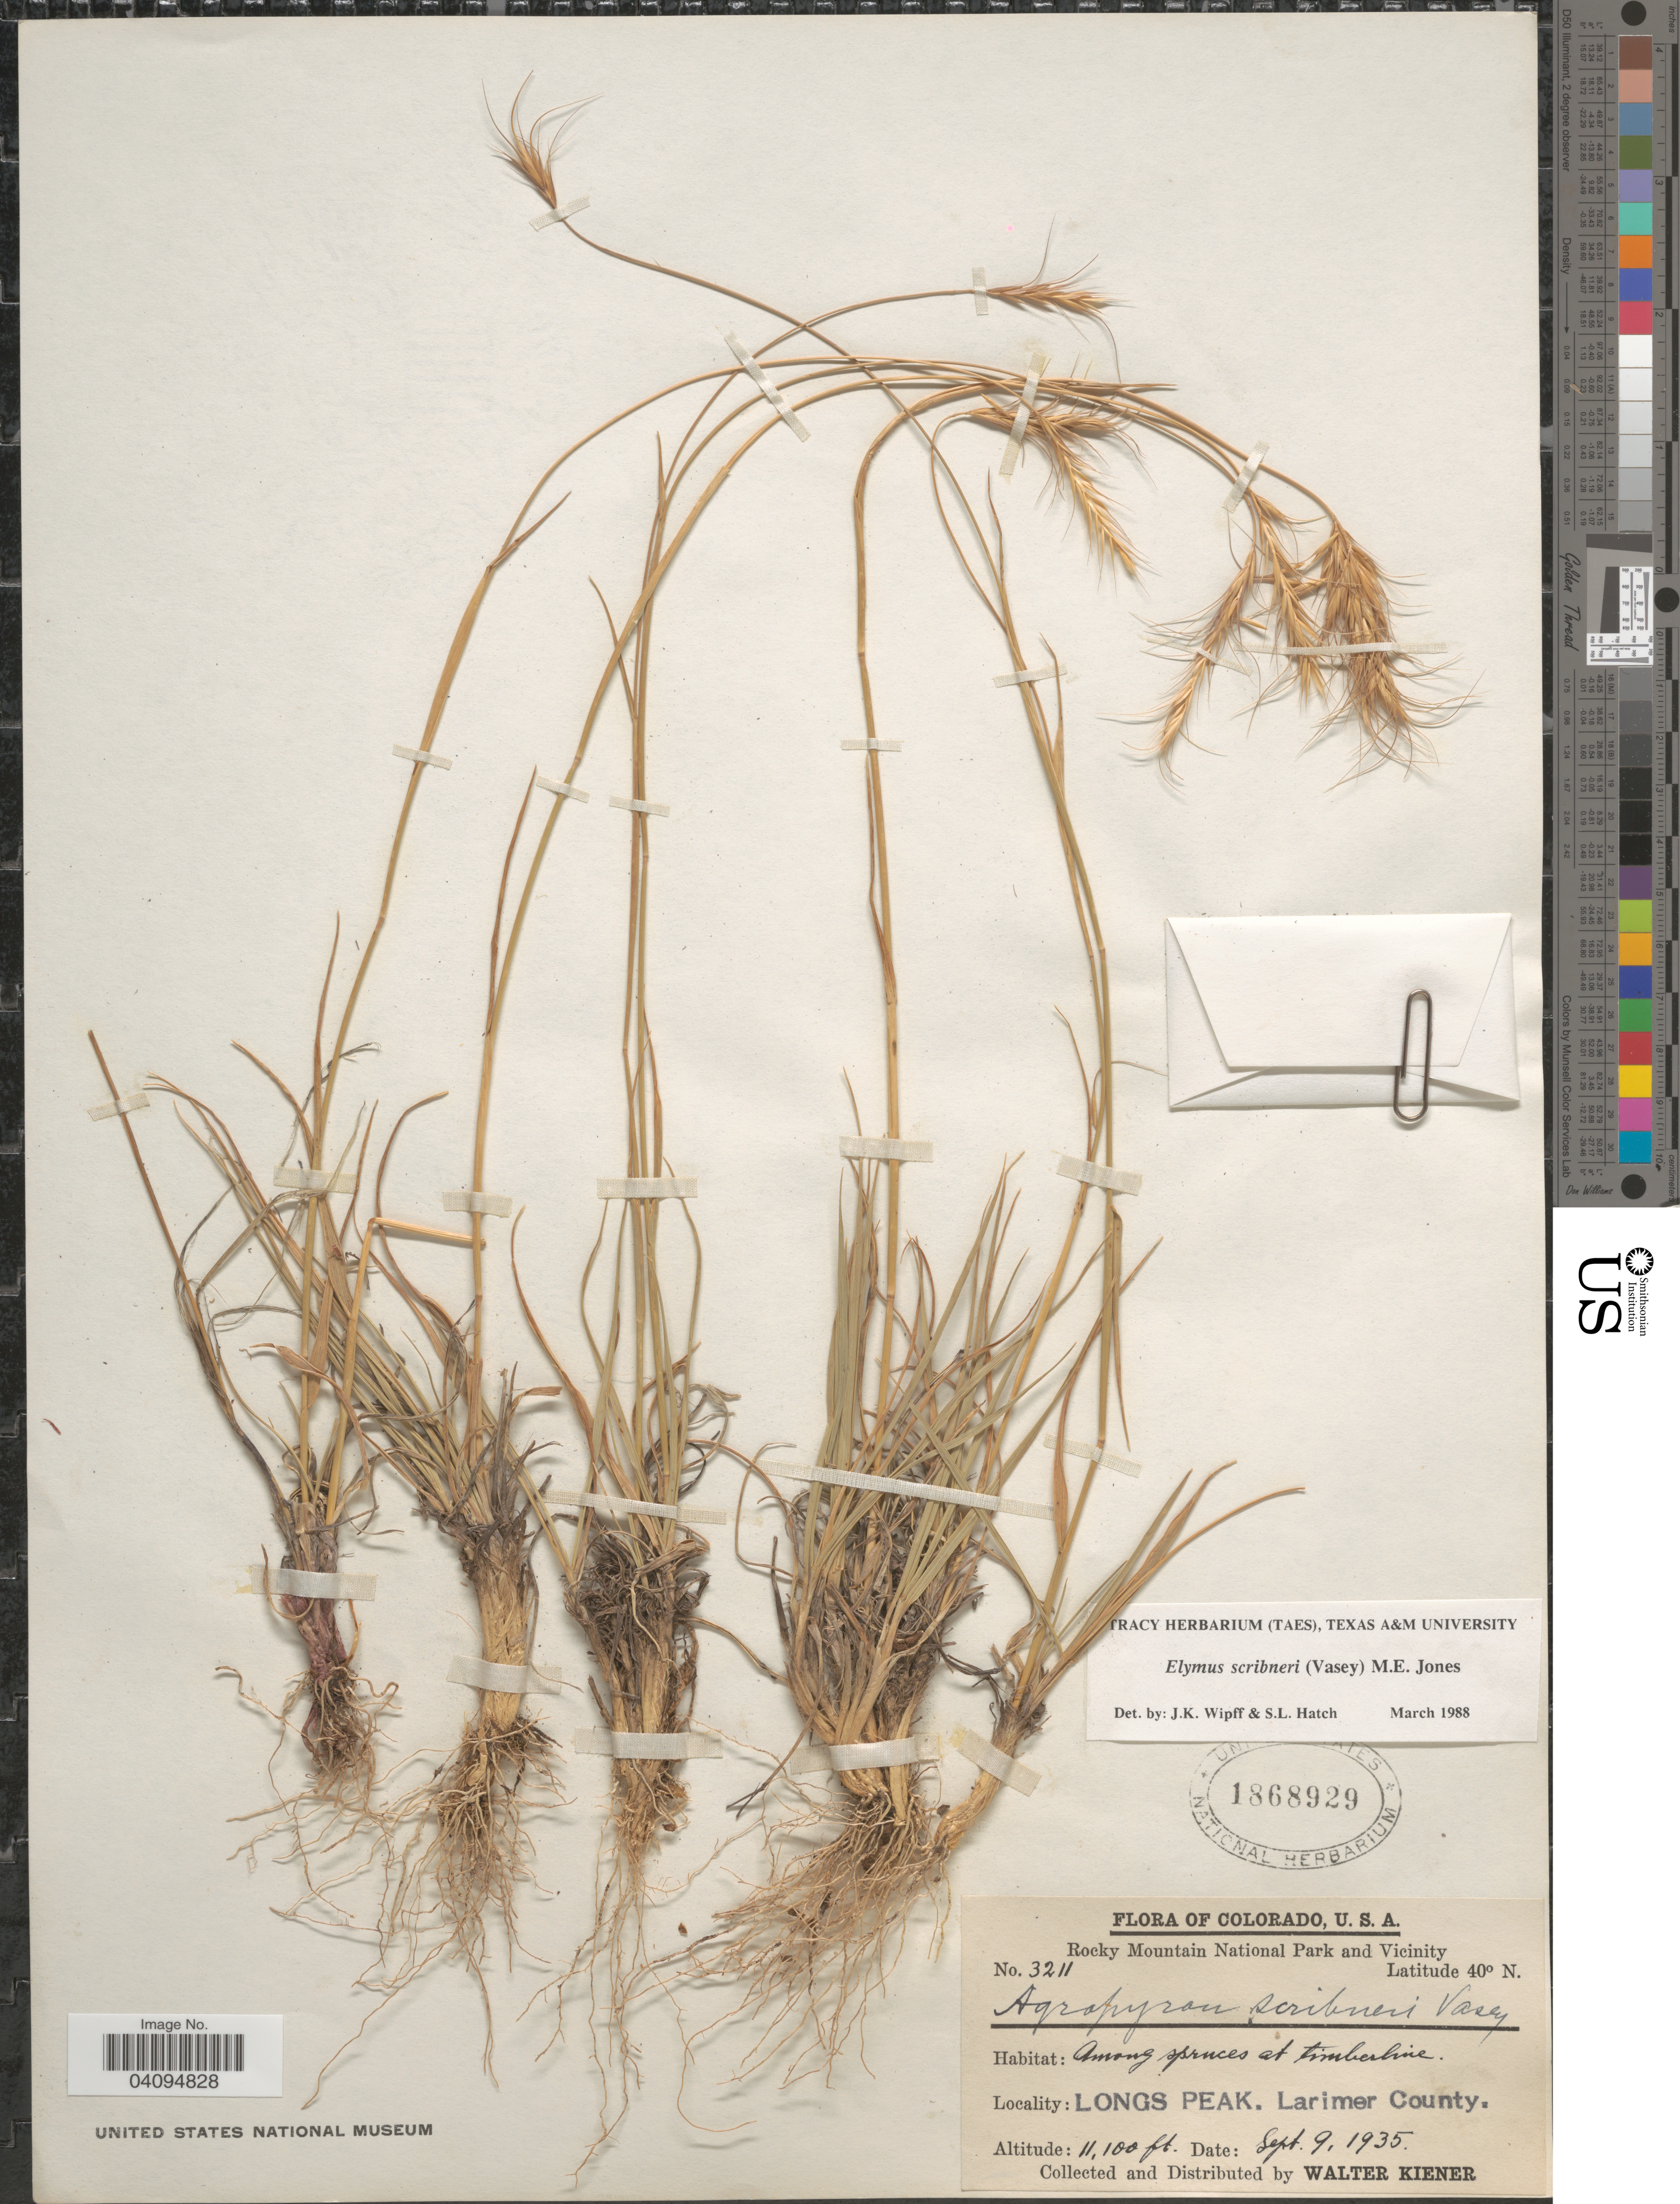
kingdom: Plantae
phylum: Tracheophyta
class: Liliopsida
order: Poales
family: Poaceae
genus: Elymus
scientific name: Elymus scribneri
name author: (Vasey) M.E. Jones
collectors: W. Kiener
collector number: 3211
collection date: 1935-09-09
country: United States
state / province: Colorado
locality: Rocky Mountain National Park and Vicinity. Among spruces at timberline. Longs Peak. Larimer County.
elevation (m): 3353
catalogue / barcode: US 1868929